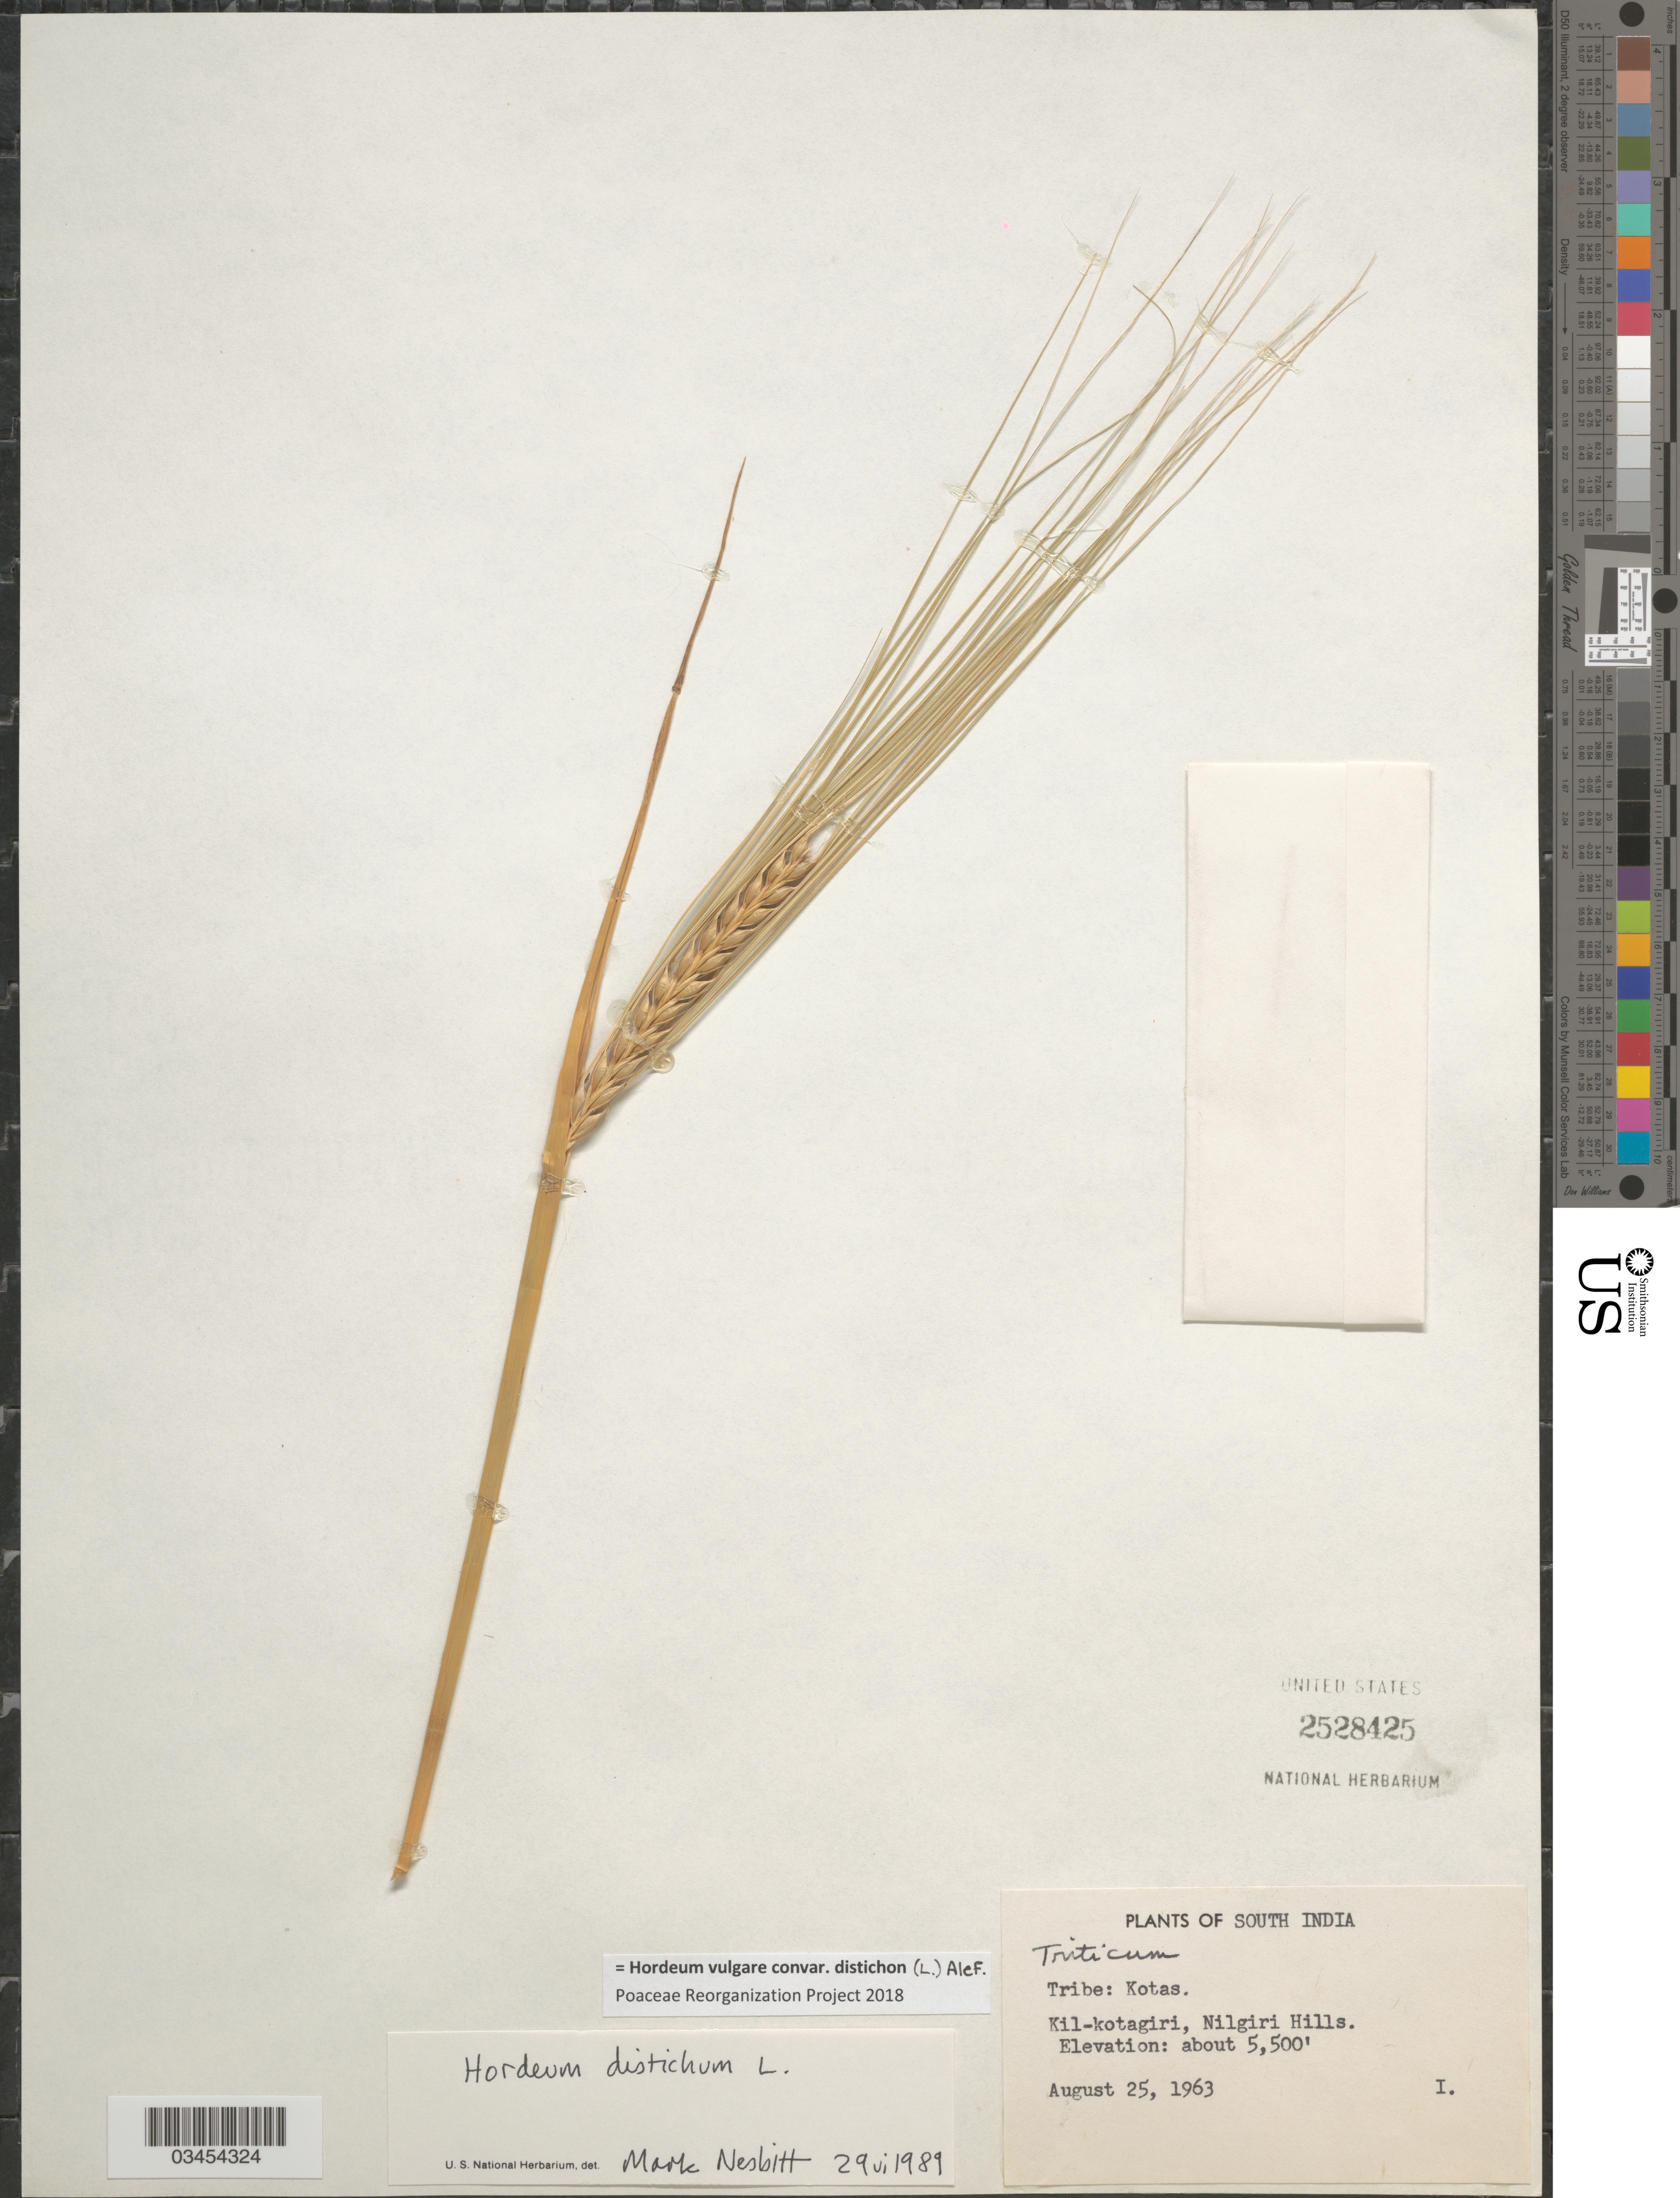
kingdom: Plantae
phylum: Tracheophyta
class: Liliopsida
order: Poales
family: Poaceae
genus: Hordeum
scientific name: Hordeum vulgare convar distichon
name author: (L.) Alef.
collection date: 1963-08-25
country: India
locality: South India. Tribe: Kotas. Kil-kotagiri, Nilgiri Hills.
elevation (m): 1676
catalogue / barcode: US 2528425